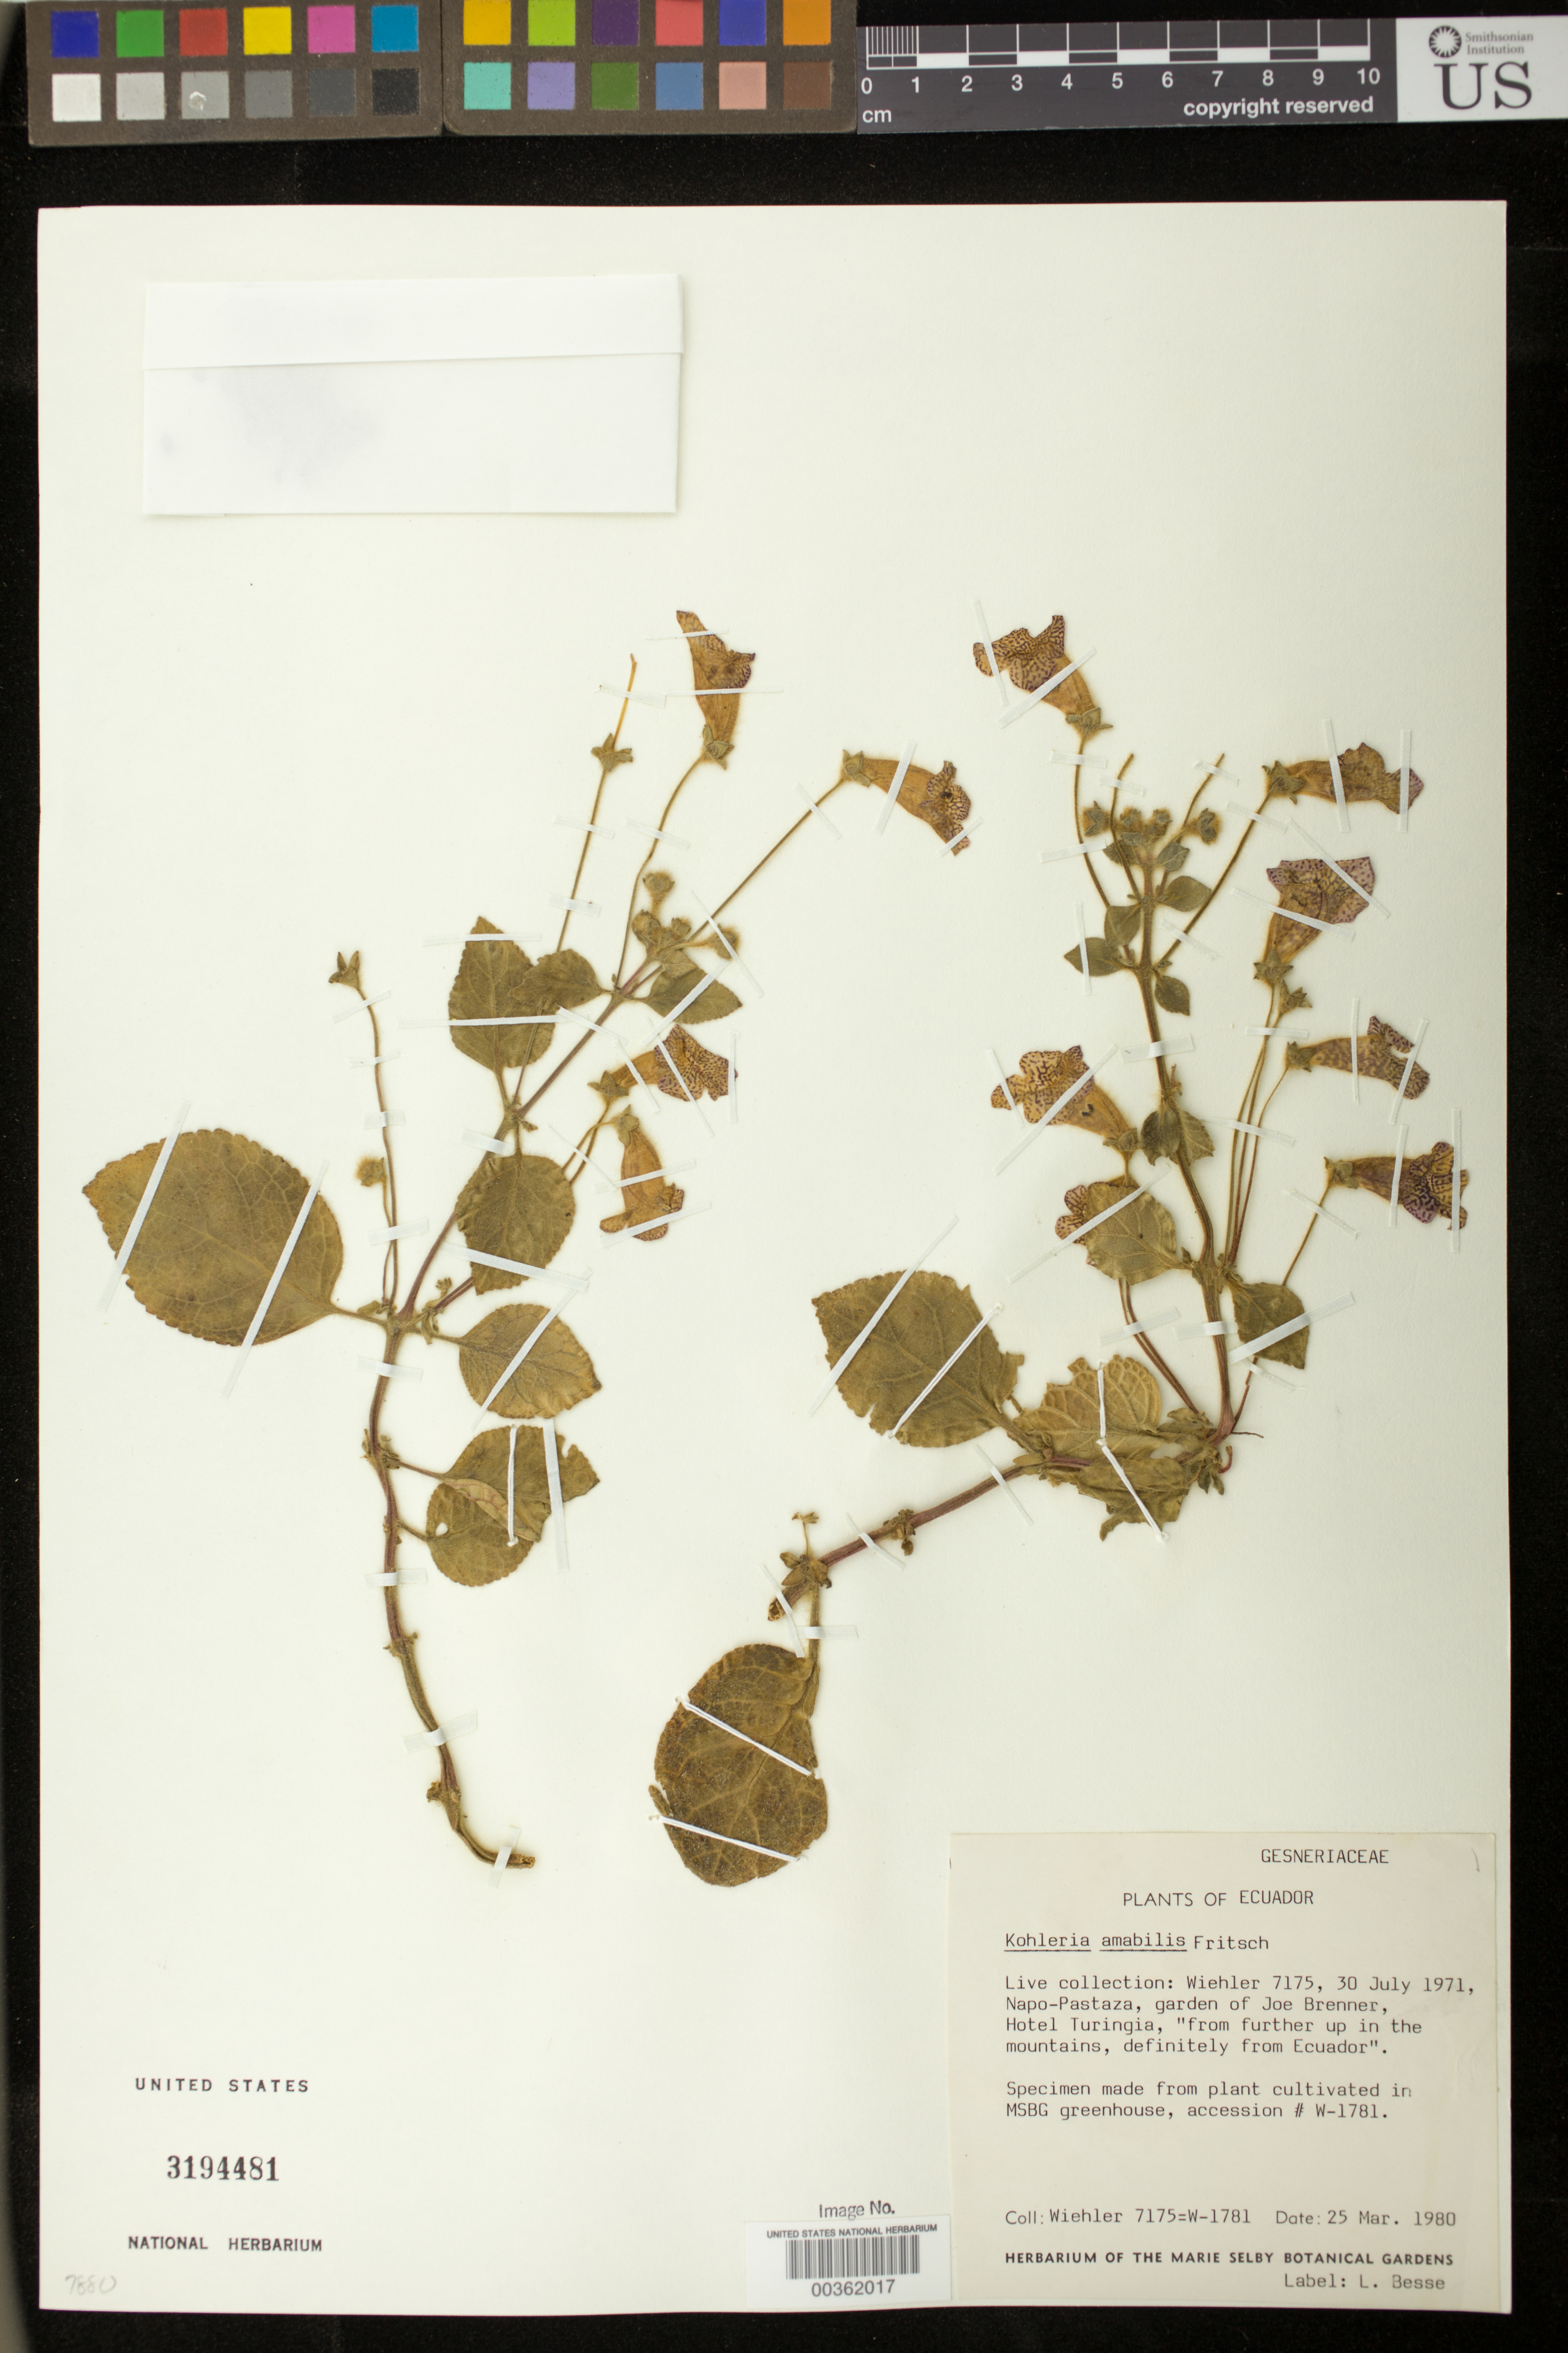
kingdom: Plantae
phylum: Tracheophyta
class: Magnoliopsida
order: Lamiales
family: Gesneriaceae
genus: Kohleria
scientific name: Kohleria amabilis var. amabilis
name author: (Planch. & Linden) Fritsch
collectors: H. J. Wiehler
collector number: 7175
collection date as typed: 25 Mar 1980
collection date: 1980-03-25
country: Ecuador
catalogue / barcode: US 3194481